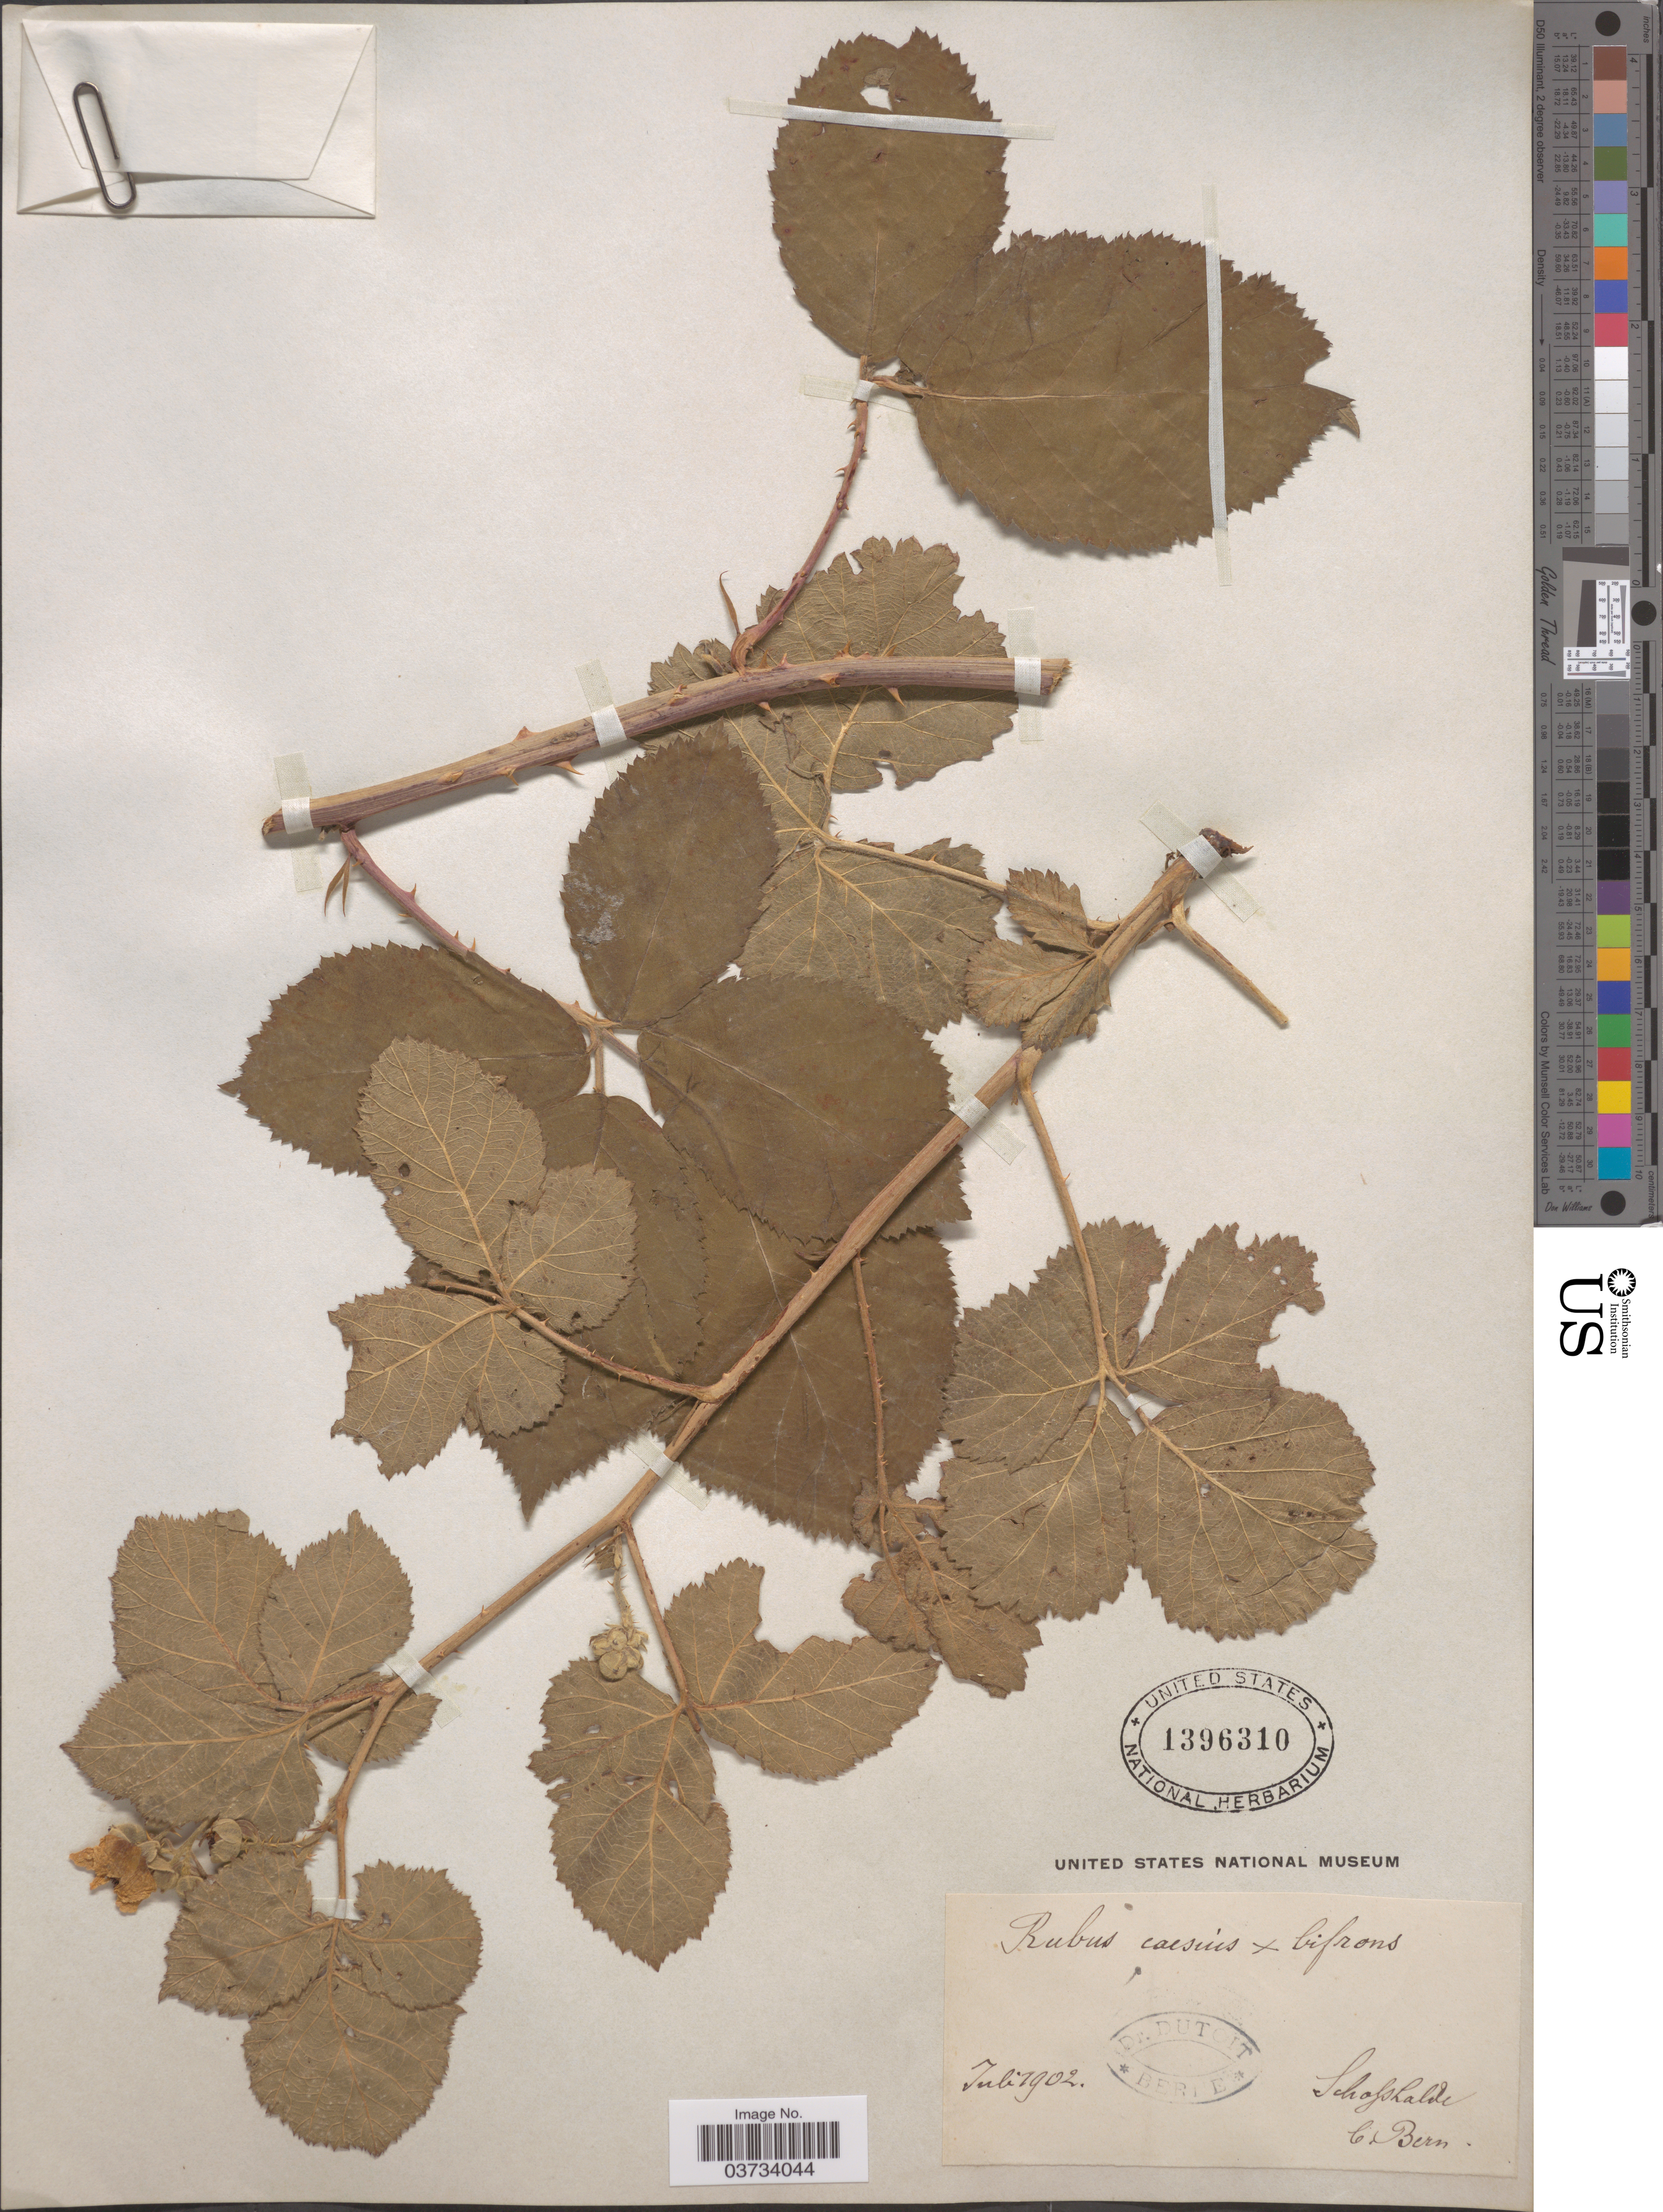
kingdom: Plantae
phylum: Tracheophyta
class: Magnoliopsida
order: Rosales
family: Rosaceae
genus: Rubus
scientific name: Rubus caesius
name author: L.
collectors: Dutoit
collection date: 1902-07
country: Switzerland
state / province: Bern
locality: Schosshalde. C. Bern.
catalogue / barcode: US 1396310